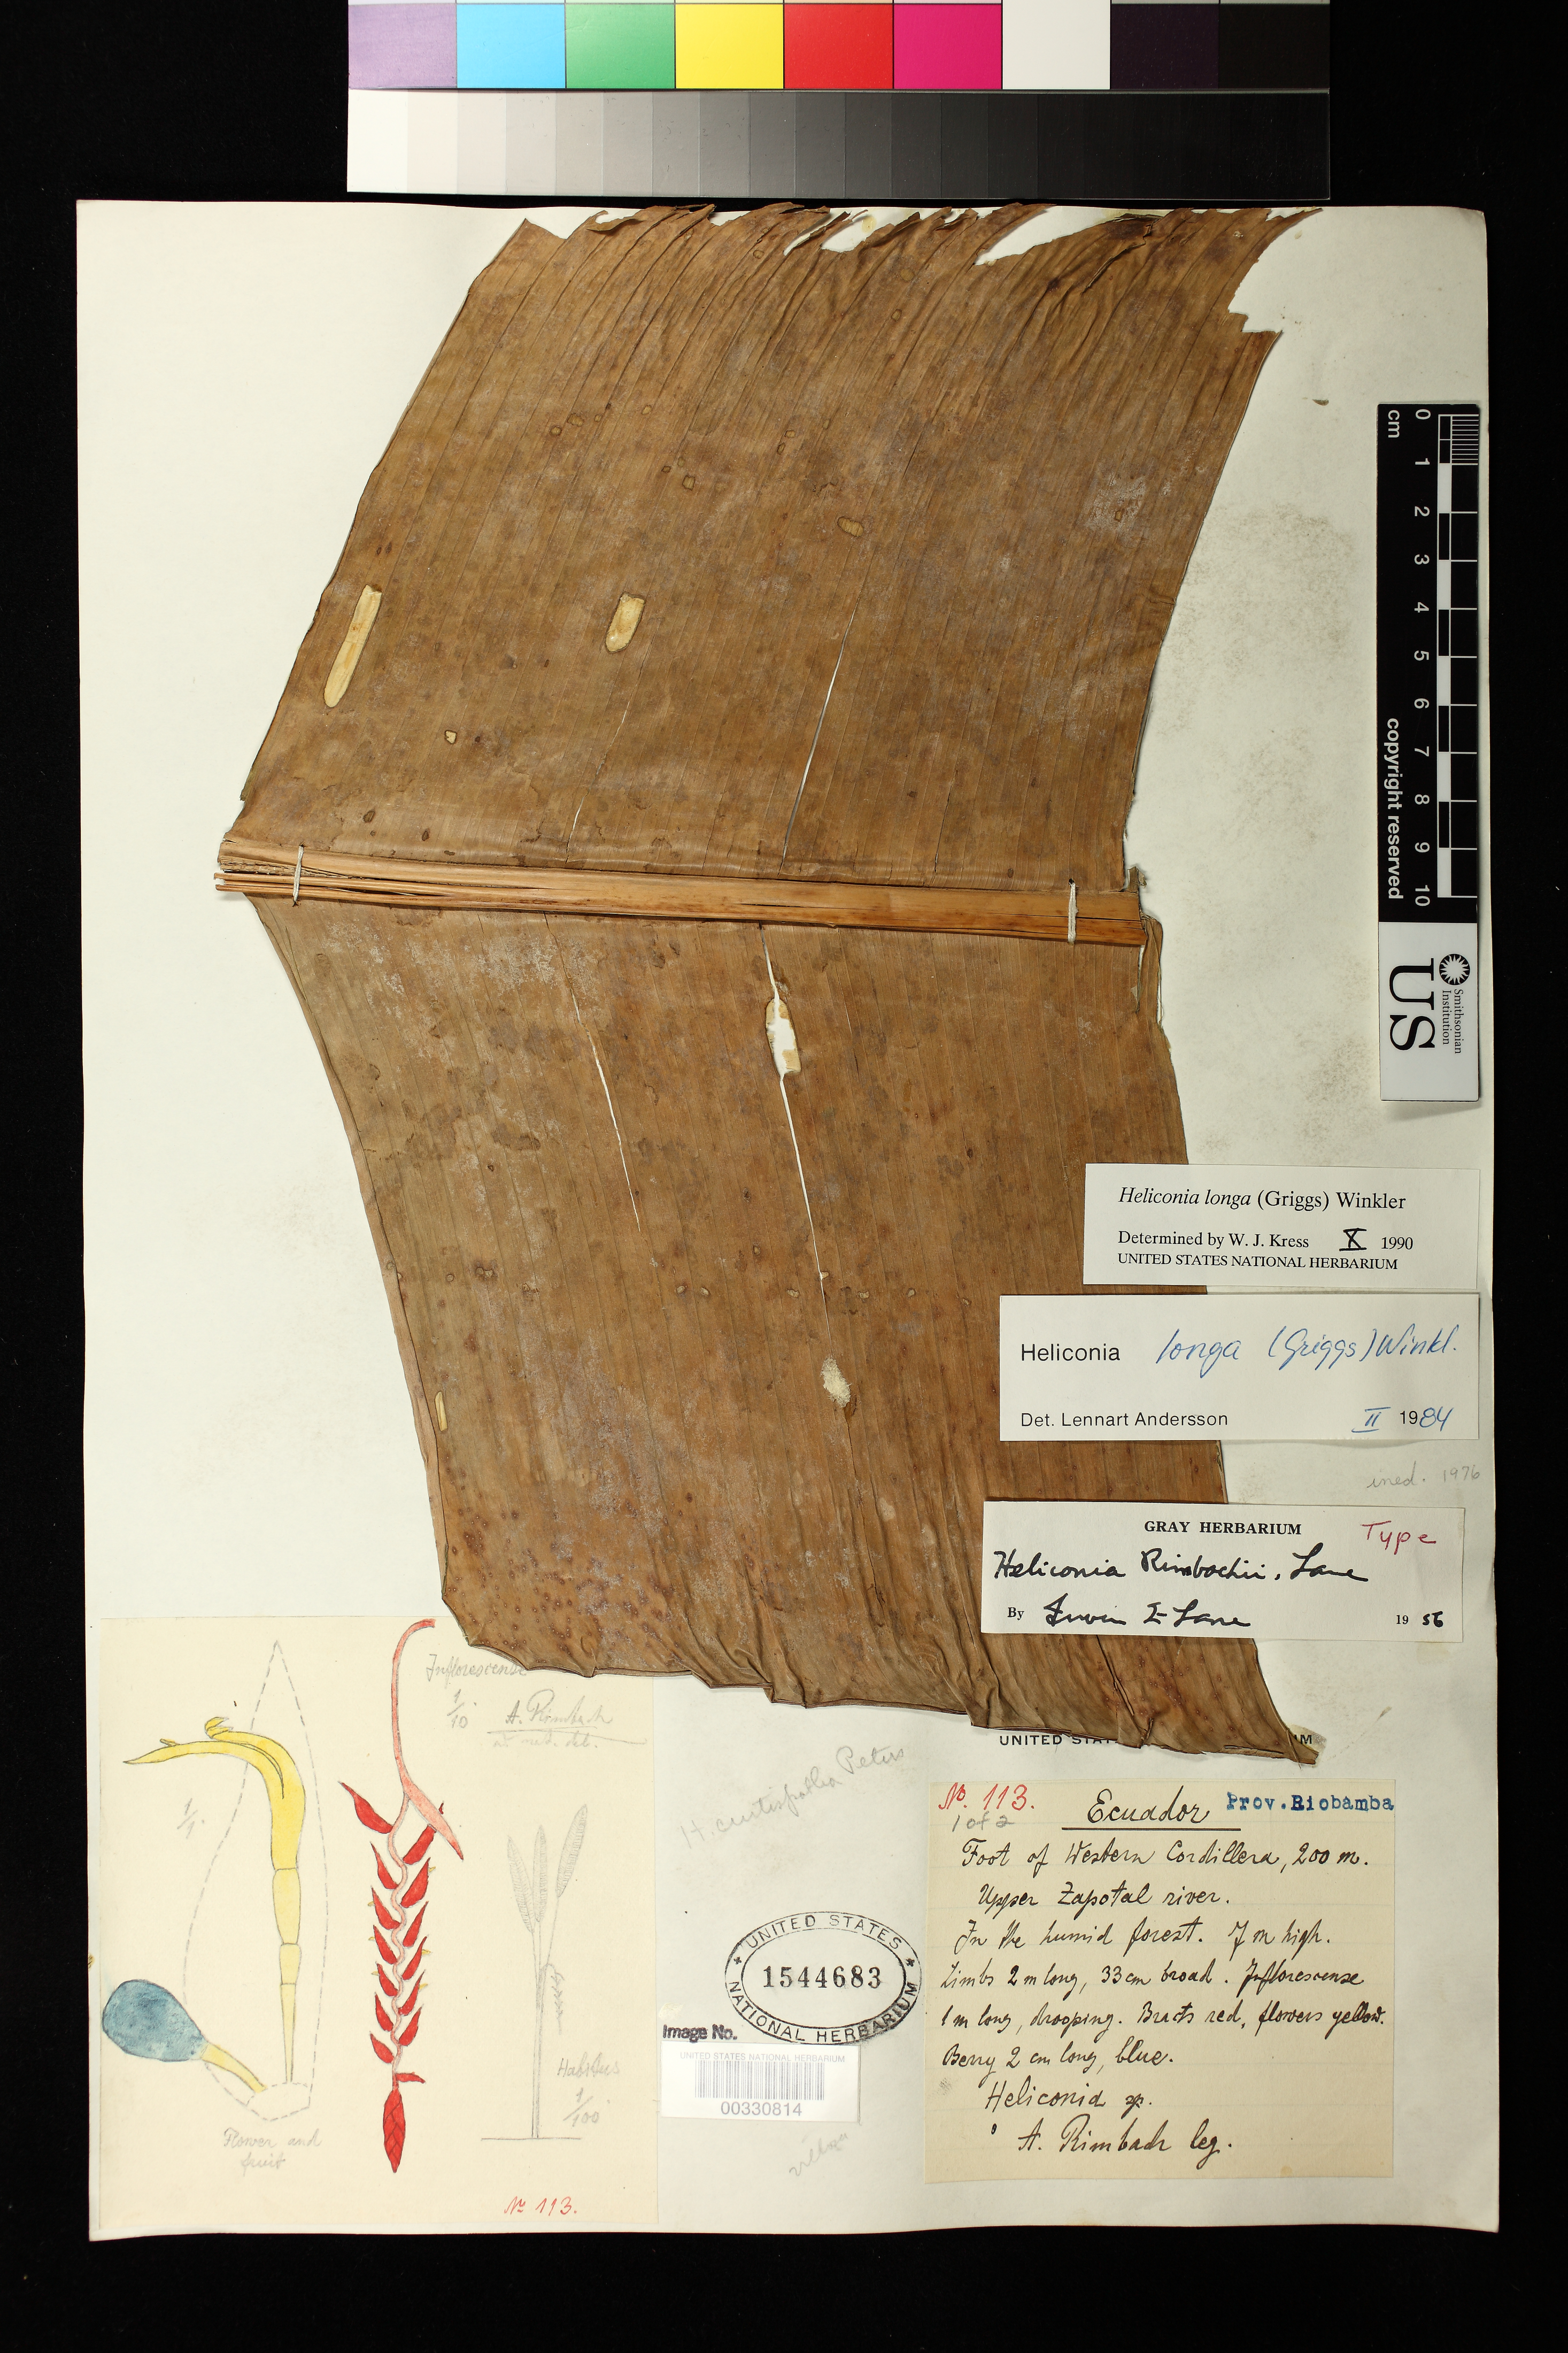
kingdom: Plantae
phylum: Tracheophyta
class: Liliopsida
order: Zingiberales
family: Heliconiaceae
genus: Heliconia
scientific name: Heliconia longa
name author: (R.F. Griggs) H.J.P. Winkl.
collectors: A. Rimbach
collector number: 113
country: Ecuador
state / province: Chimborazo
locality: Prov Riobamba, foot of western Cordillera, upper Zapotal River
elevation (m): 200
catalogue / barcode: US 1544683